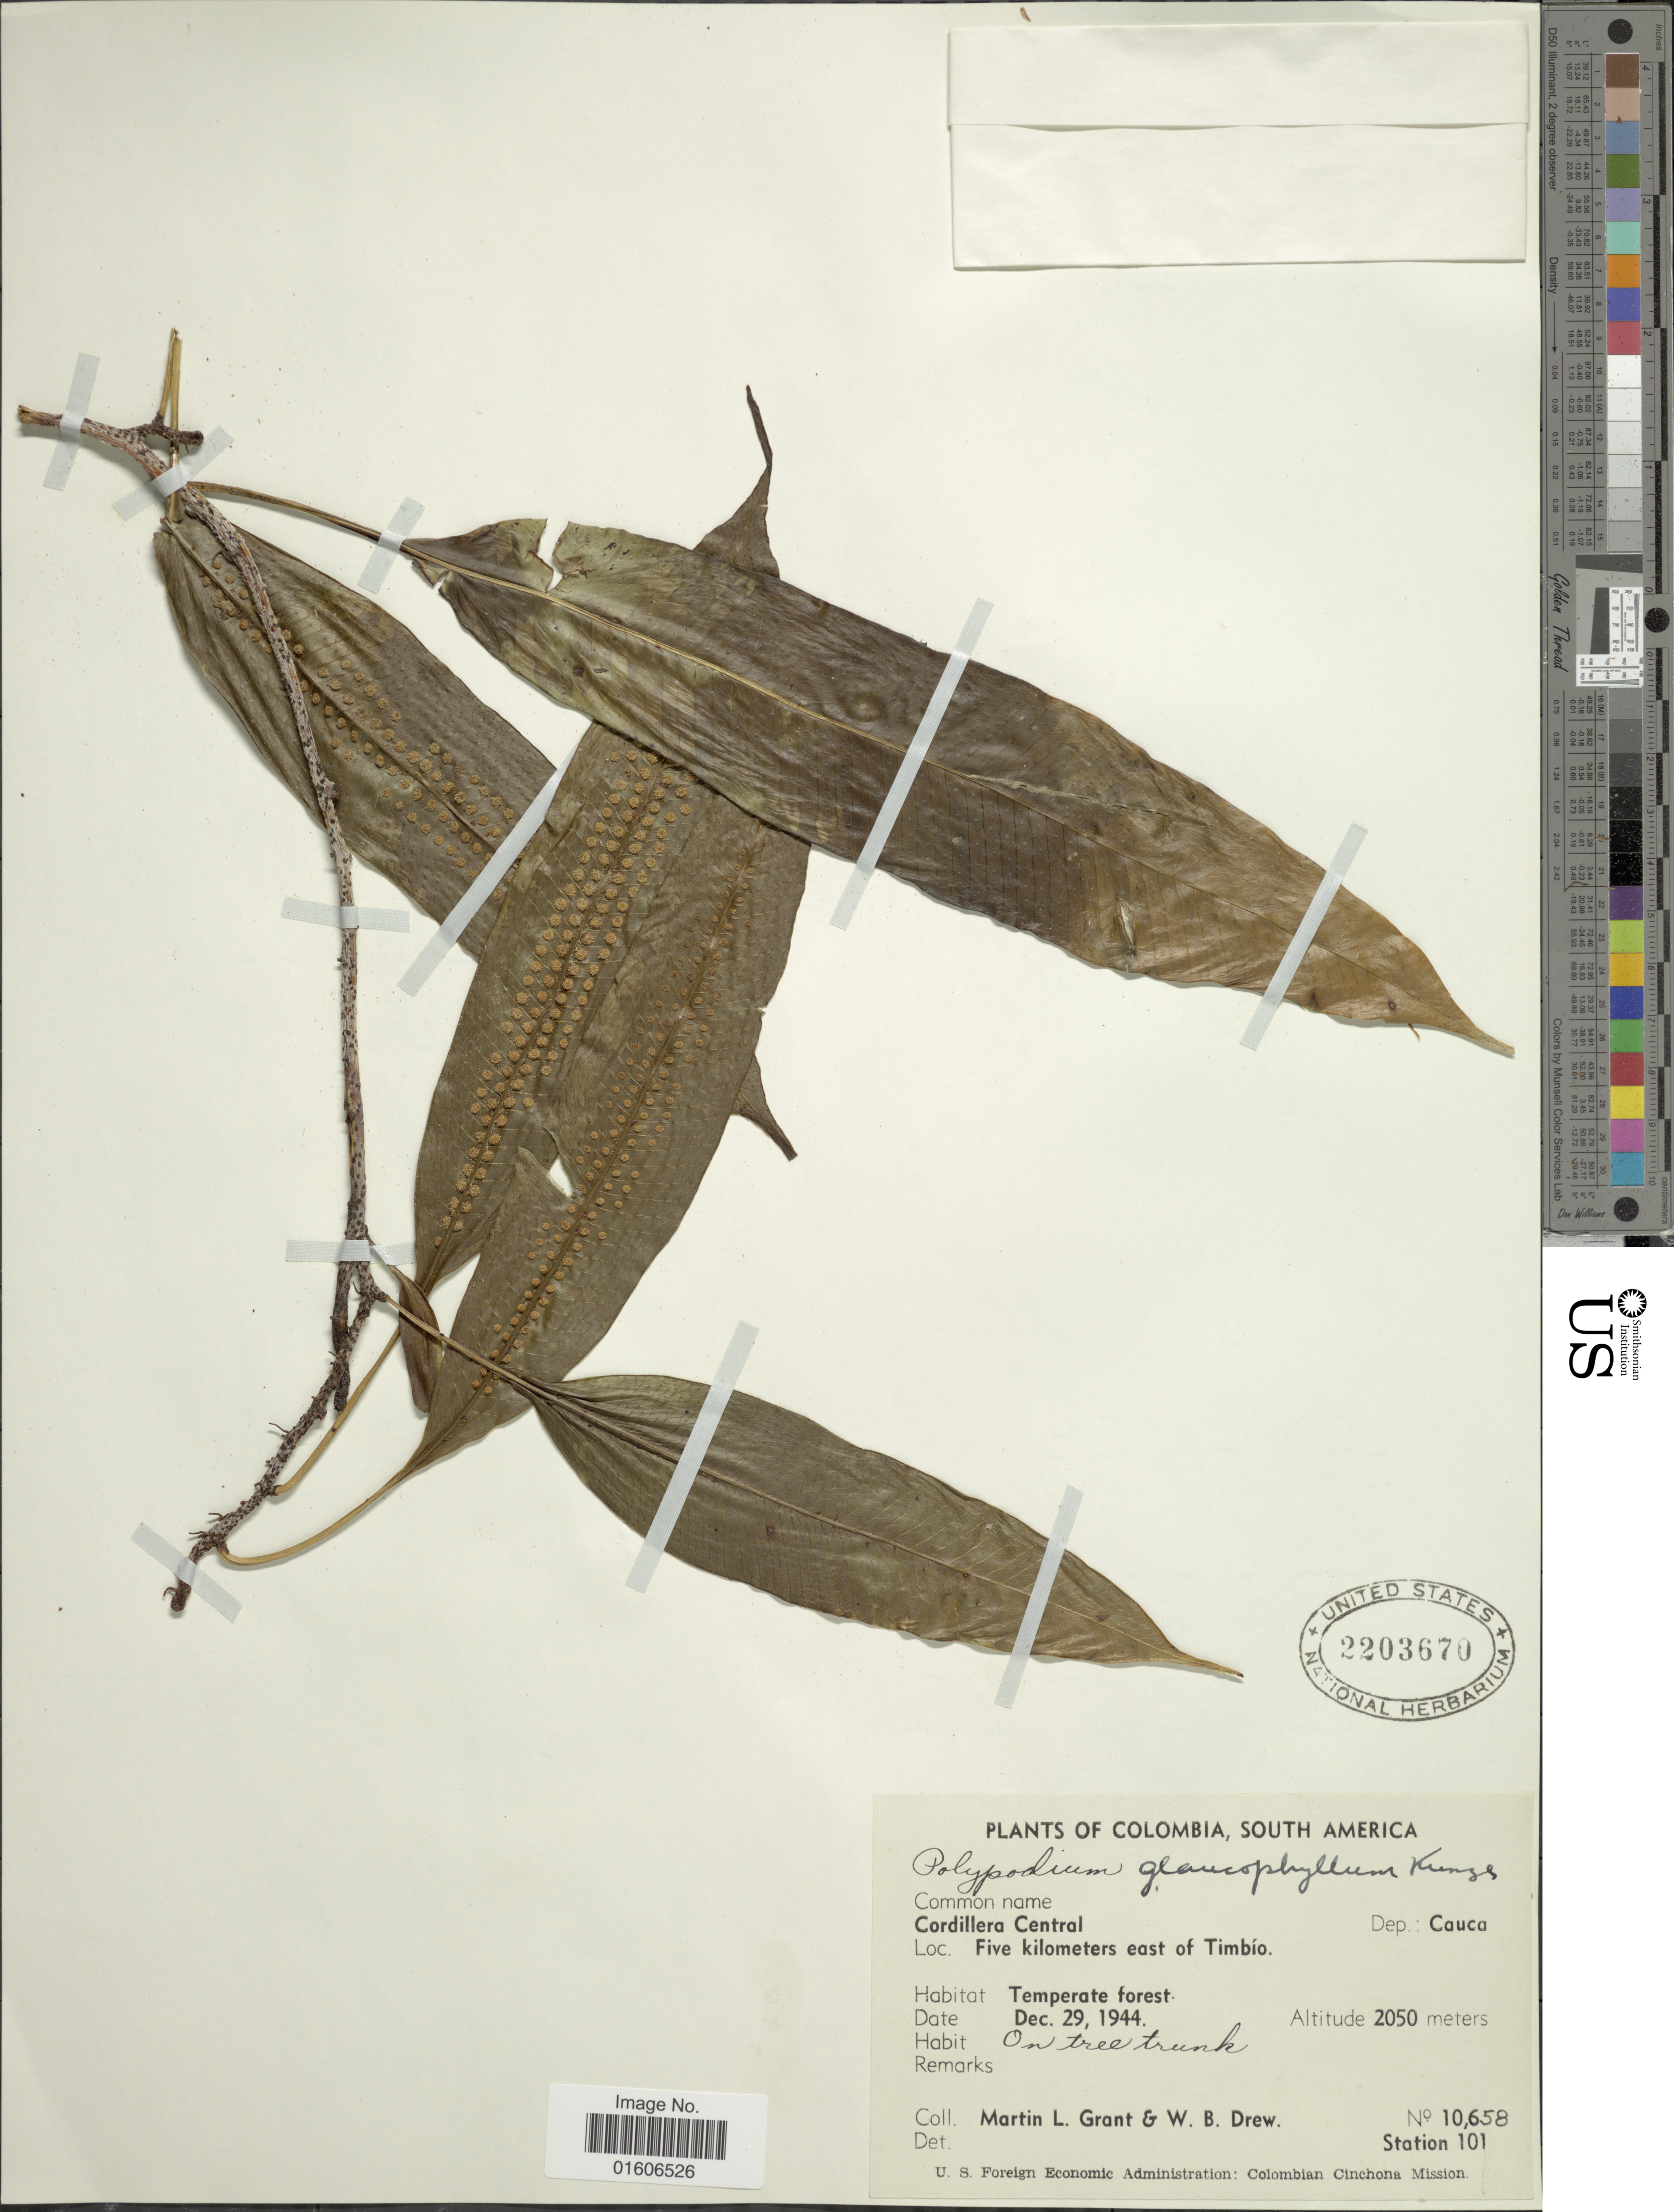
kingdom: Plantae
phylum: Tracheophyta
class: Polypodiopsida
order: Polypodiales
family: Polypodiaceae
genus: Serpocaulon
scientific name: Serpocaulon levigatum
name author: (Cav.) A.R. Sm.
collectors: M. L. Grant & W. B. Drew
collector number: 10658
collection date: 1944-12-29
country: Colombia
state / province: Cauca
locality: Cordillera Central. Dep.: Cauca. Five kilometers east of Timbío.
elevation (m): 2050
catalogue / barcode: US 2203670